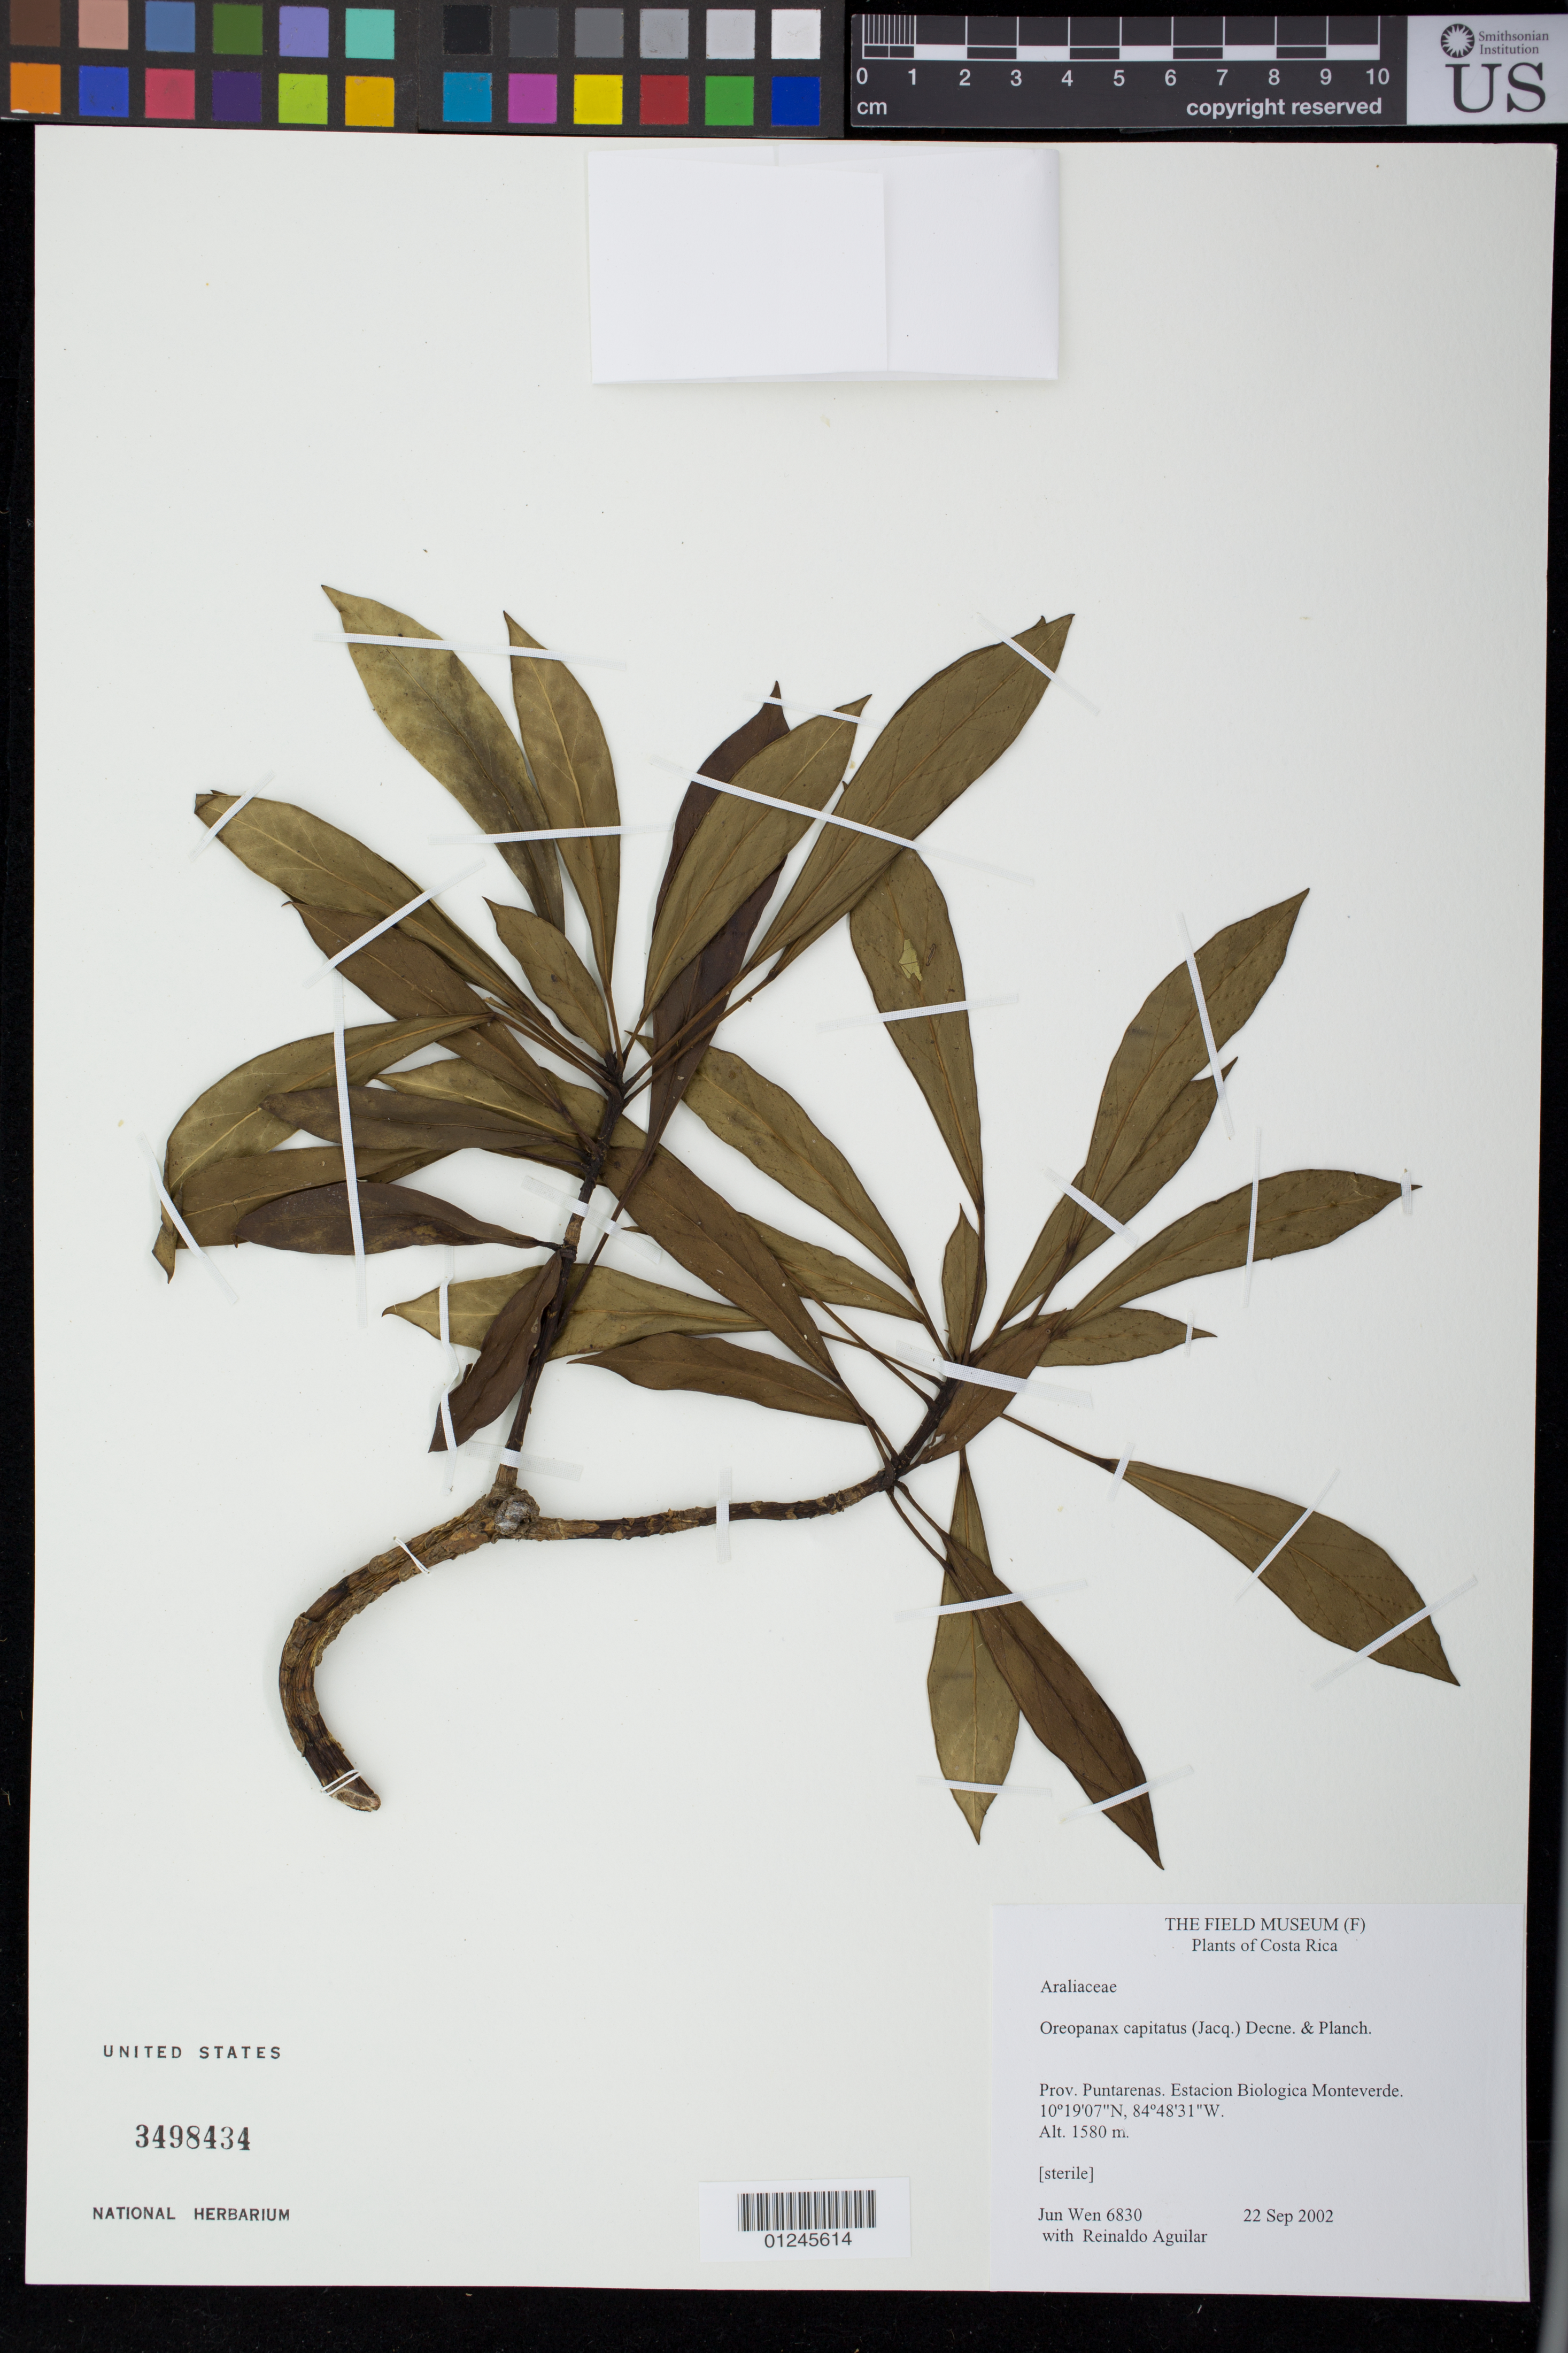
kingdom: Plantae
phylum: Tracheophyta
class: Magnoliopsida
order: Apiales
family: Araliaceae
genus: Oreopanax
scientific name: Oreopanax capitatus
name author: (Jacq.) Decne. & Planch.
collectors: J. Wen & R. Aguilar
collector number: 6830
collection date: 2002-09-22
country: Costa Rica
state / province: Puntarenas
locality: Estacion Biologica Monteverde.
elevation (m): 1580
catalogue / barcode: US 3498434